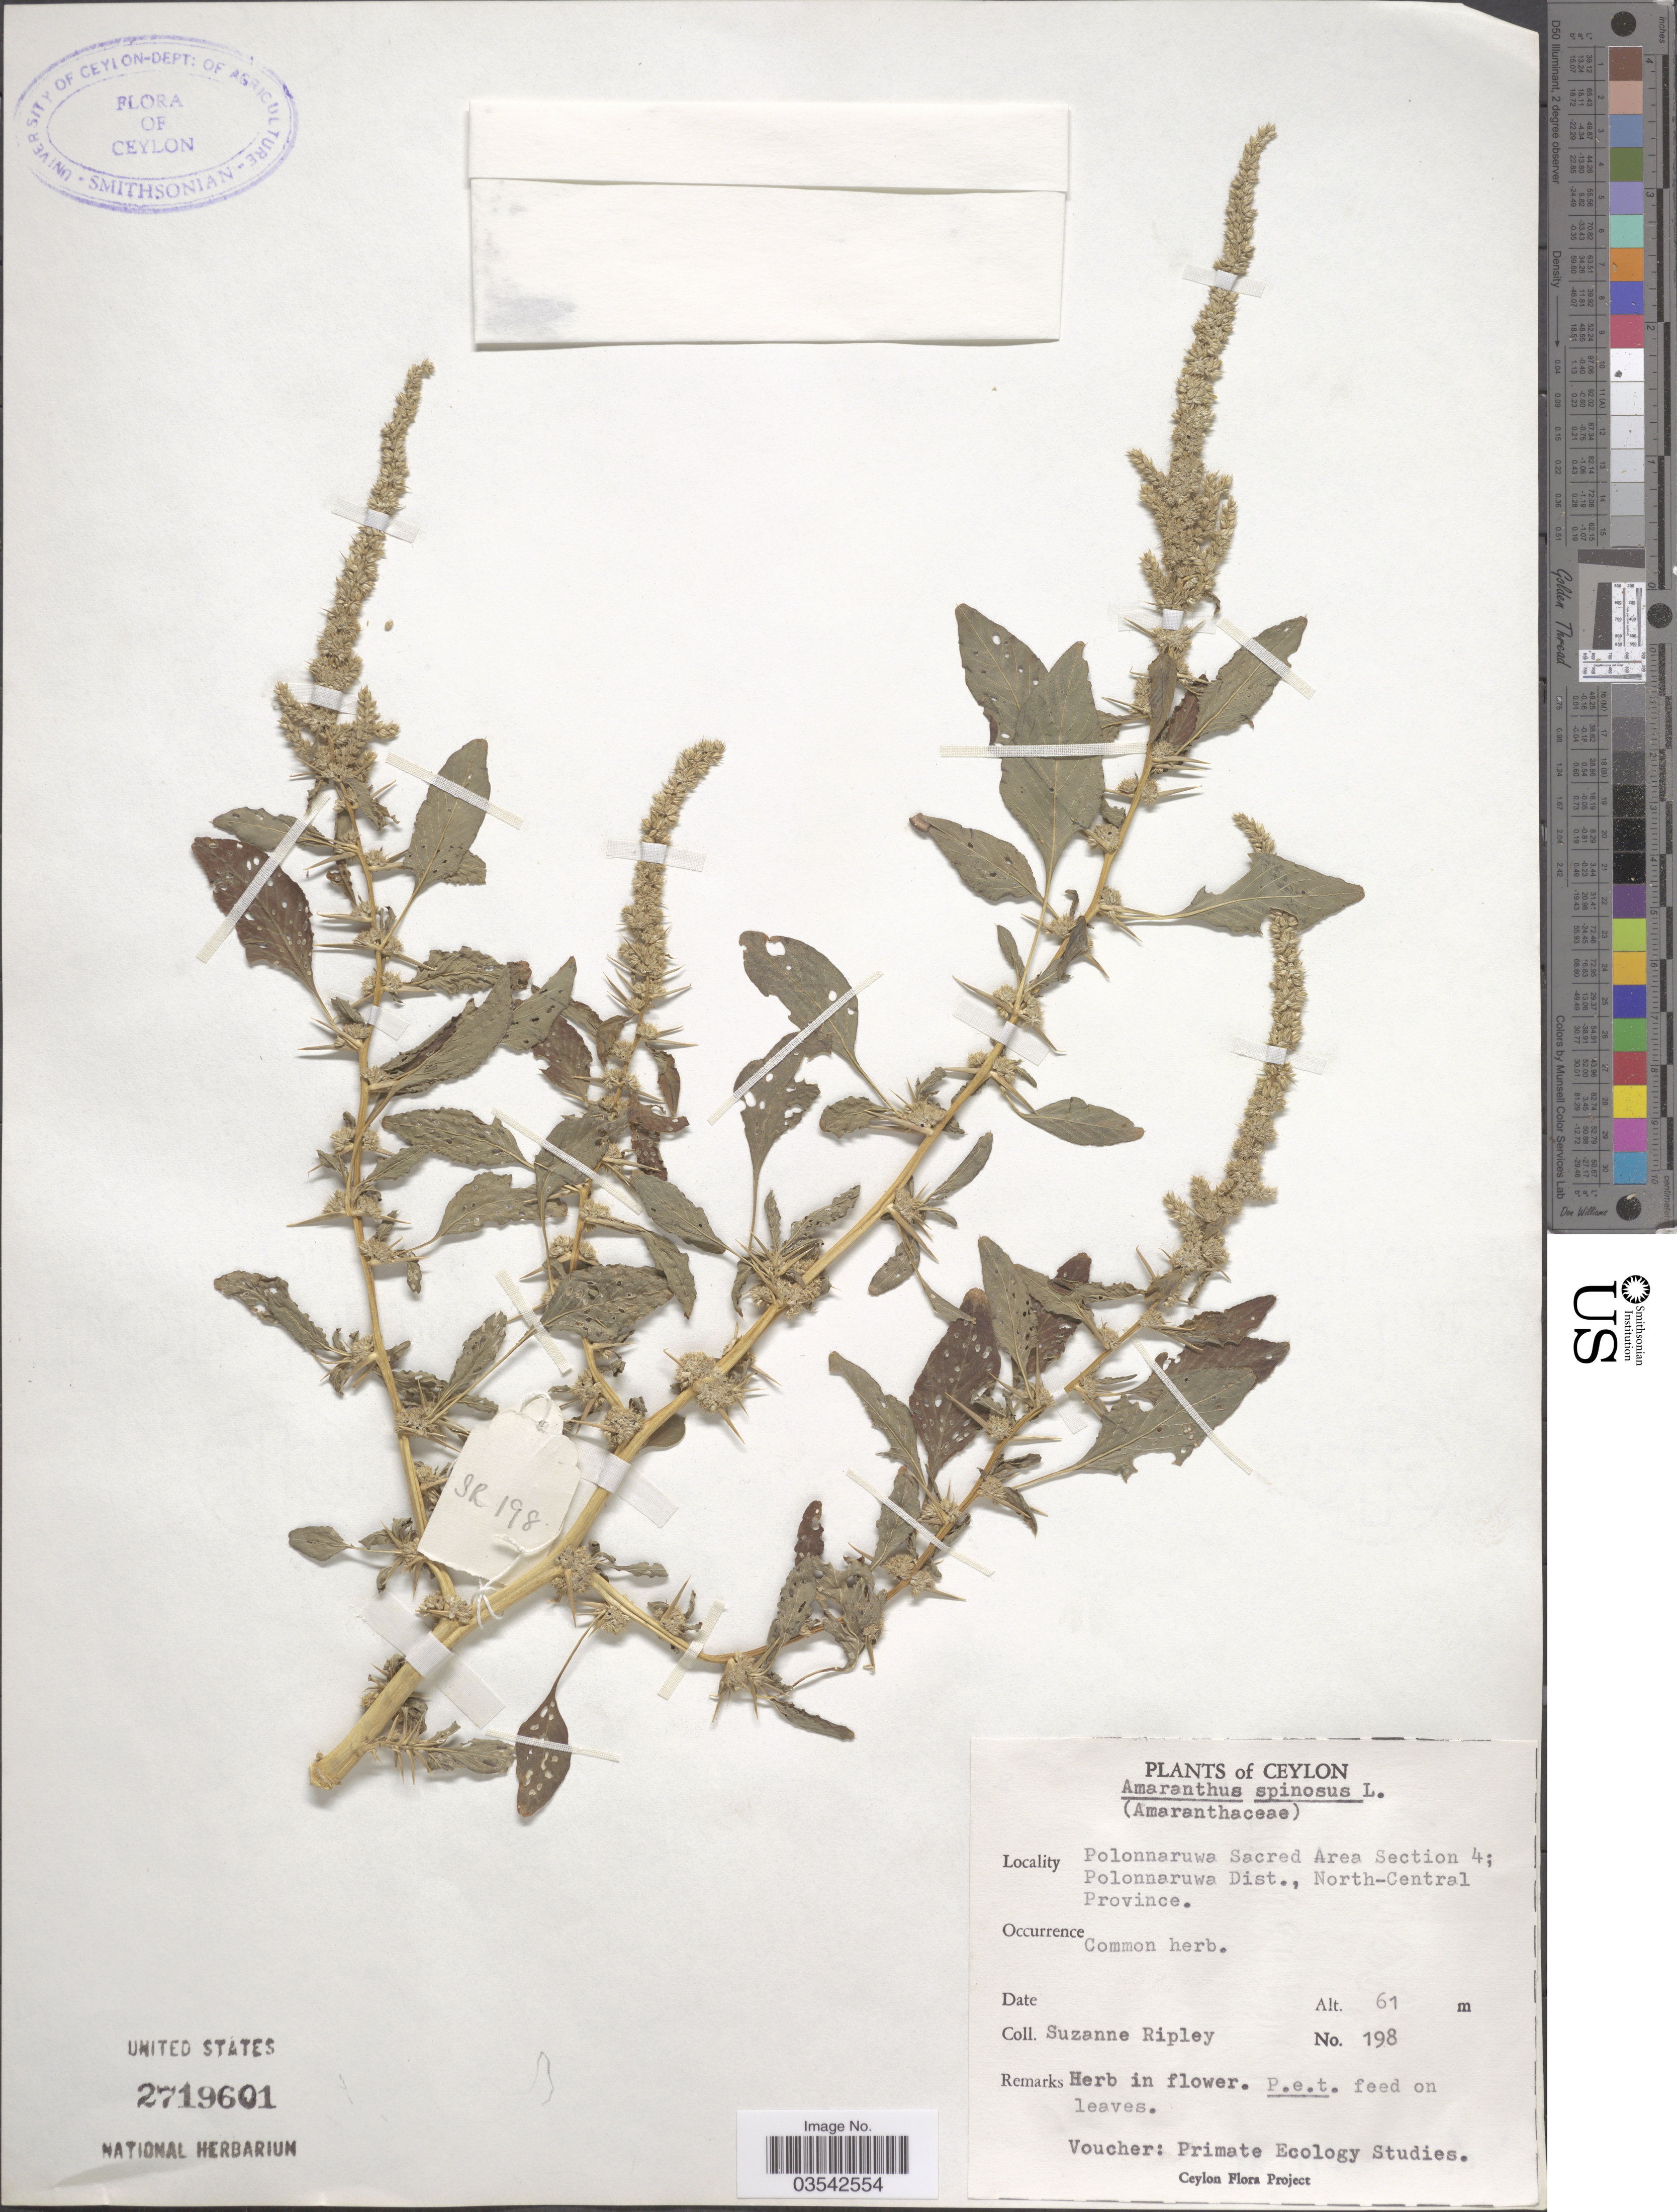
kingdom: Plantae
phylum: Tracheophyta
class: Magnoliopsida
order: Caryophyllales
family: Amaranthaceae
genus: Amaranthus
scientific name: Amaranthus spinosus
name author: L.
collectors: S. Ripley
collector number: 198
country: Sri Lanka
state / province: North Central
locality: Ceylon. Polonnaruwa Sacred Area Section 4; Polonnaruwa Dist.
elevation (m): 61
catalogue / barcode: US 2719601